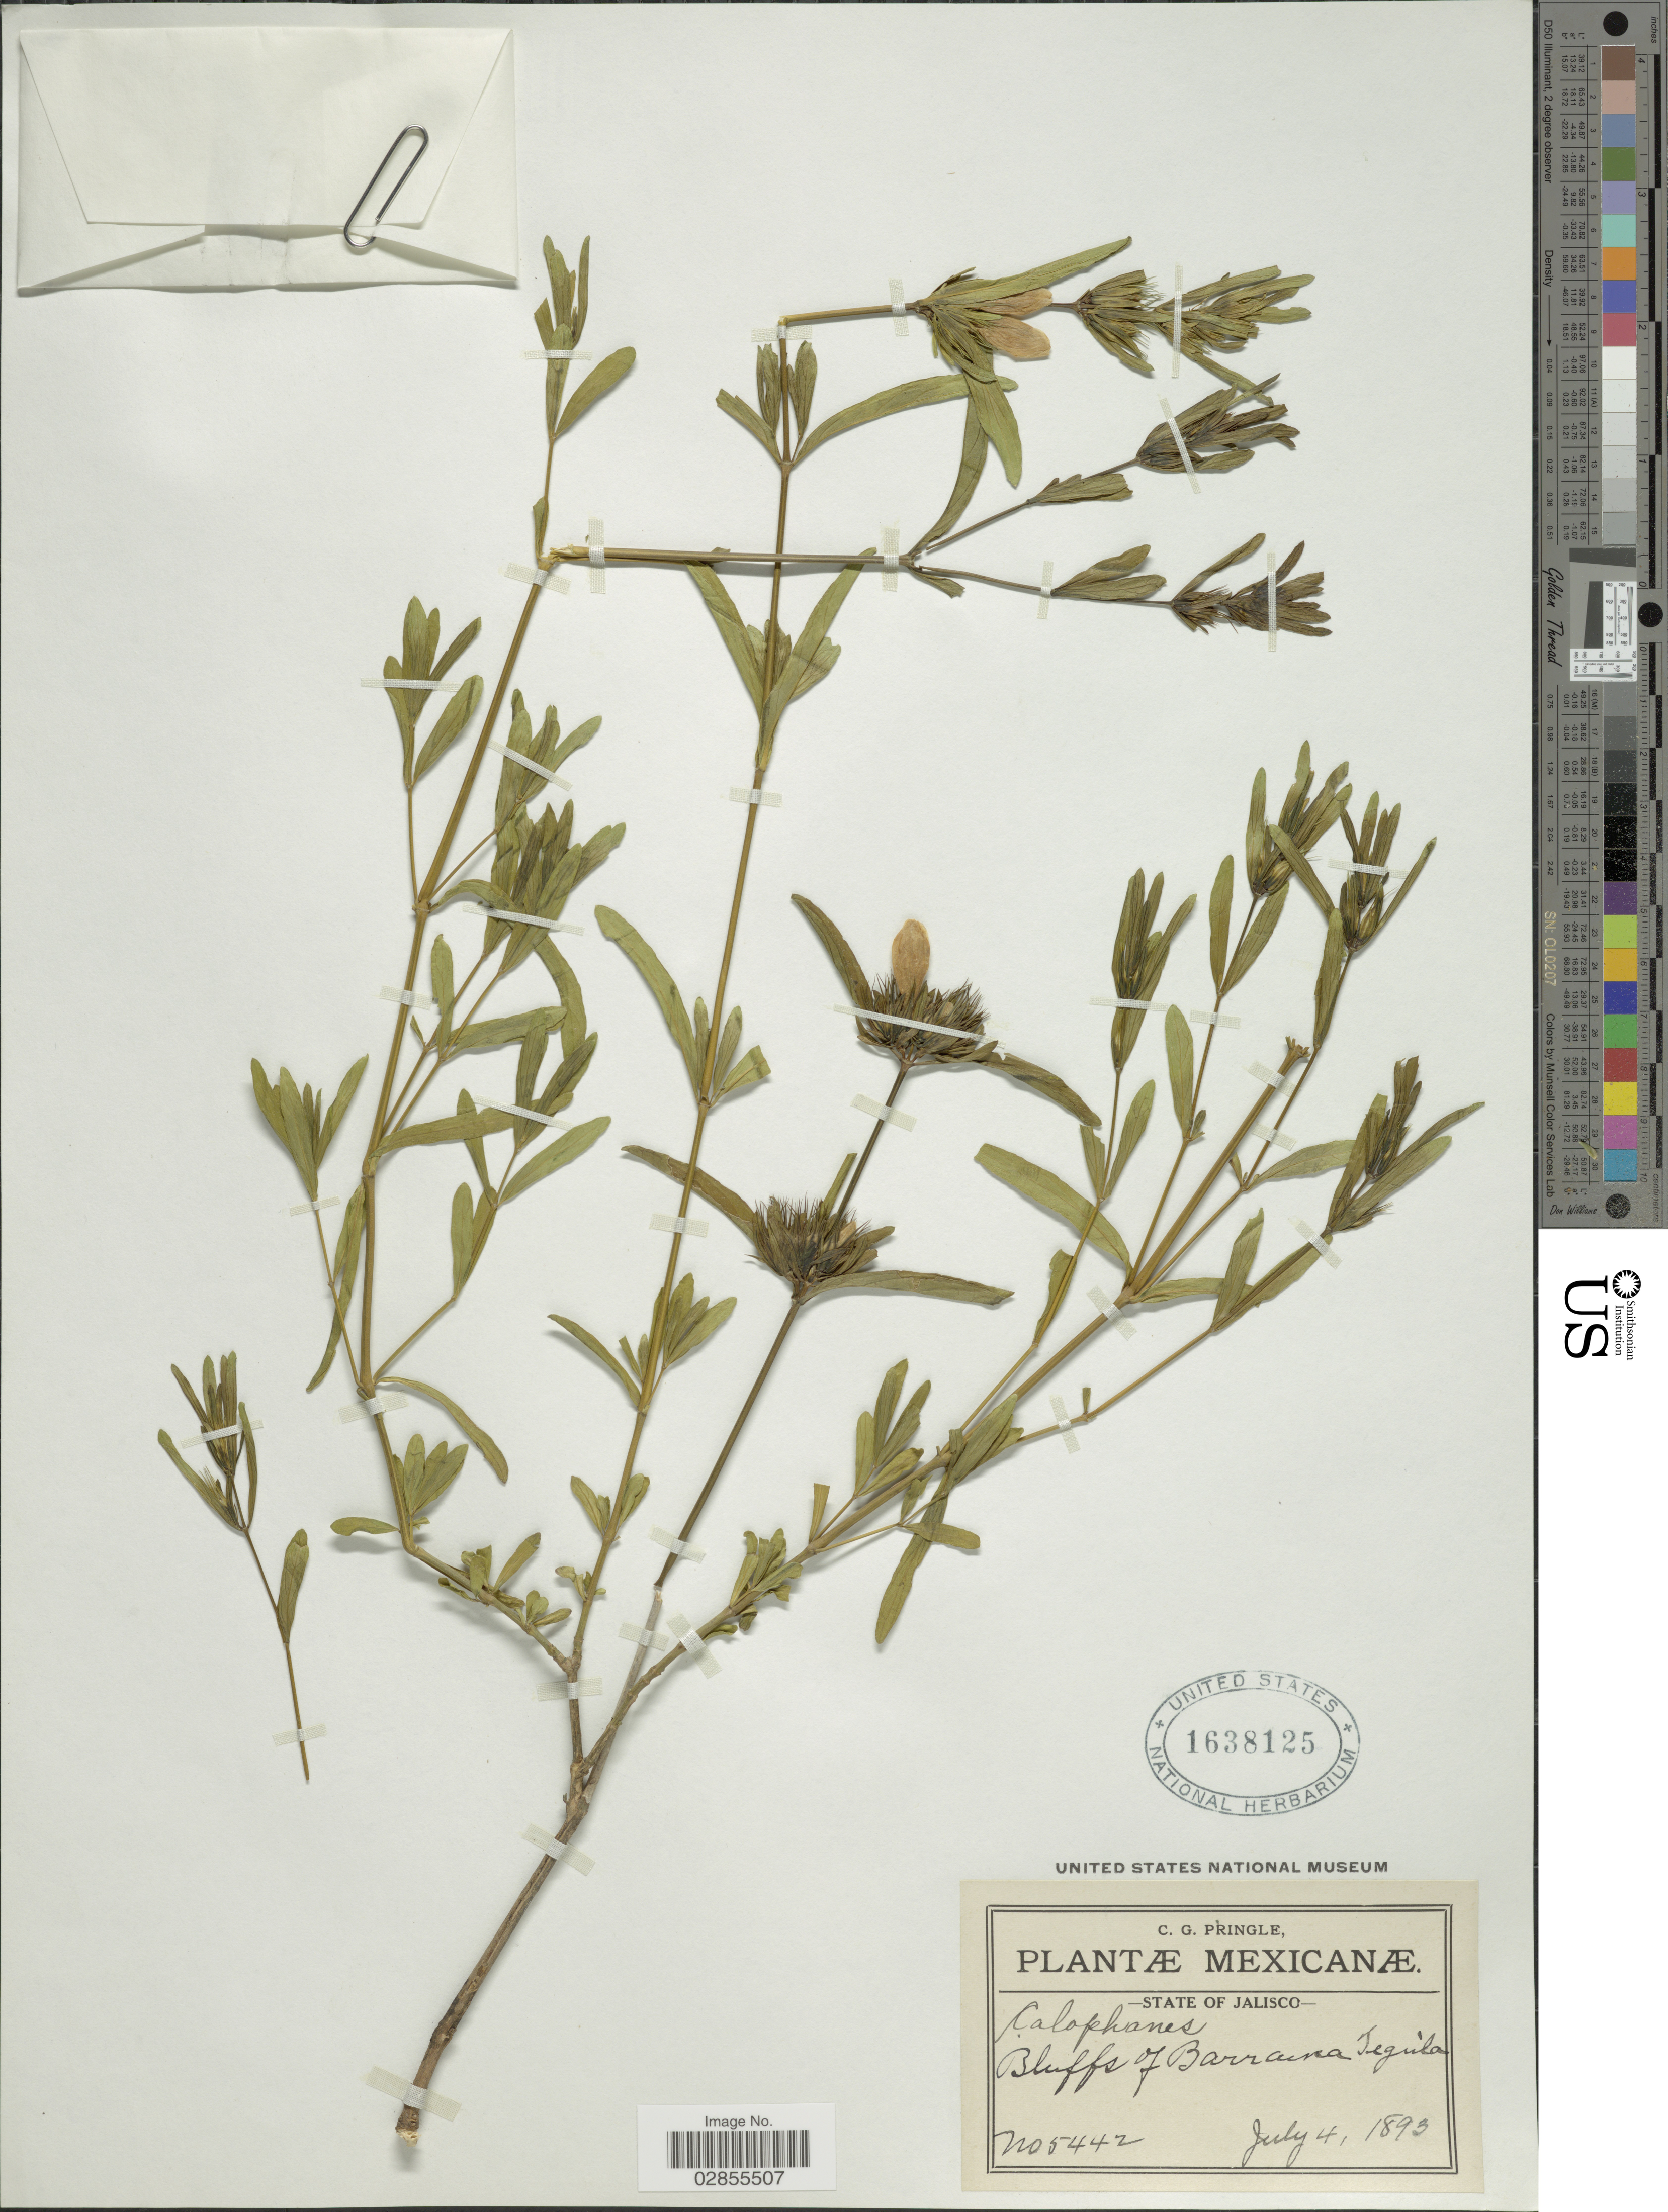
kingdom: Plantae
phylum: Tracheophyta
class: Magnoliopsida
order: Lamiales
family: Acanthaceae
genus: Dyschoriste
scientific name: Dyschoriste linearis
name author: (Torr. & A. Gray) Kuntze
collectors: C. G. Pringle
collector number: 5442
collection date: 1893-07-04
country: Mexico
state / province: Jalisco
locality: Bluffs of Barranca Teguila.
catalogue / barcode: US 1638125